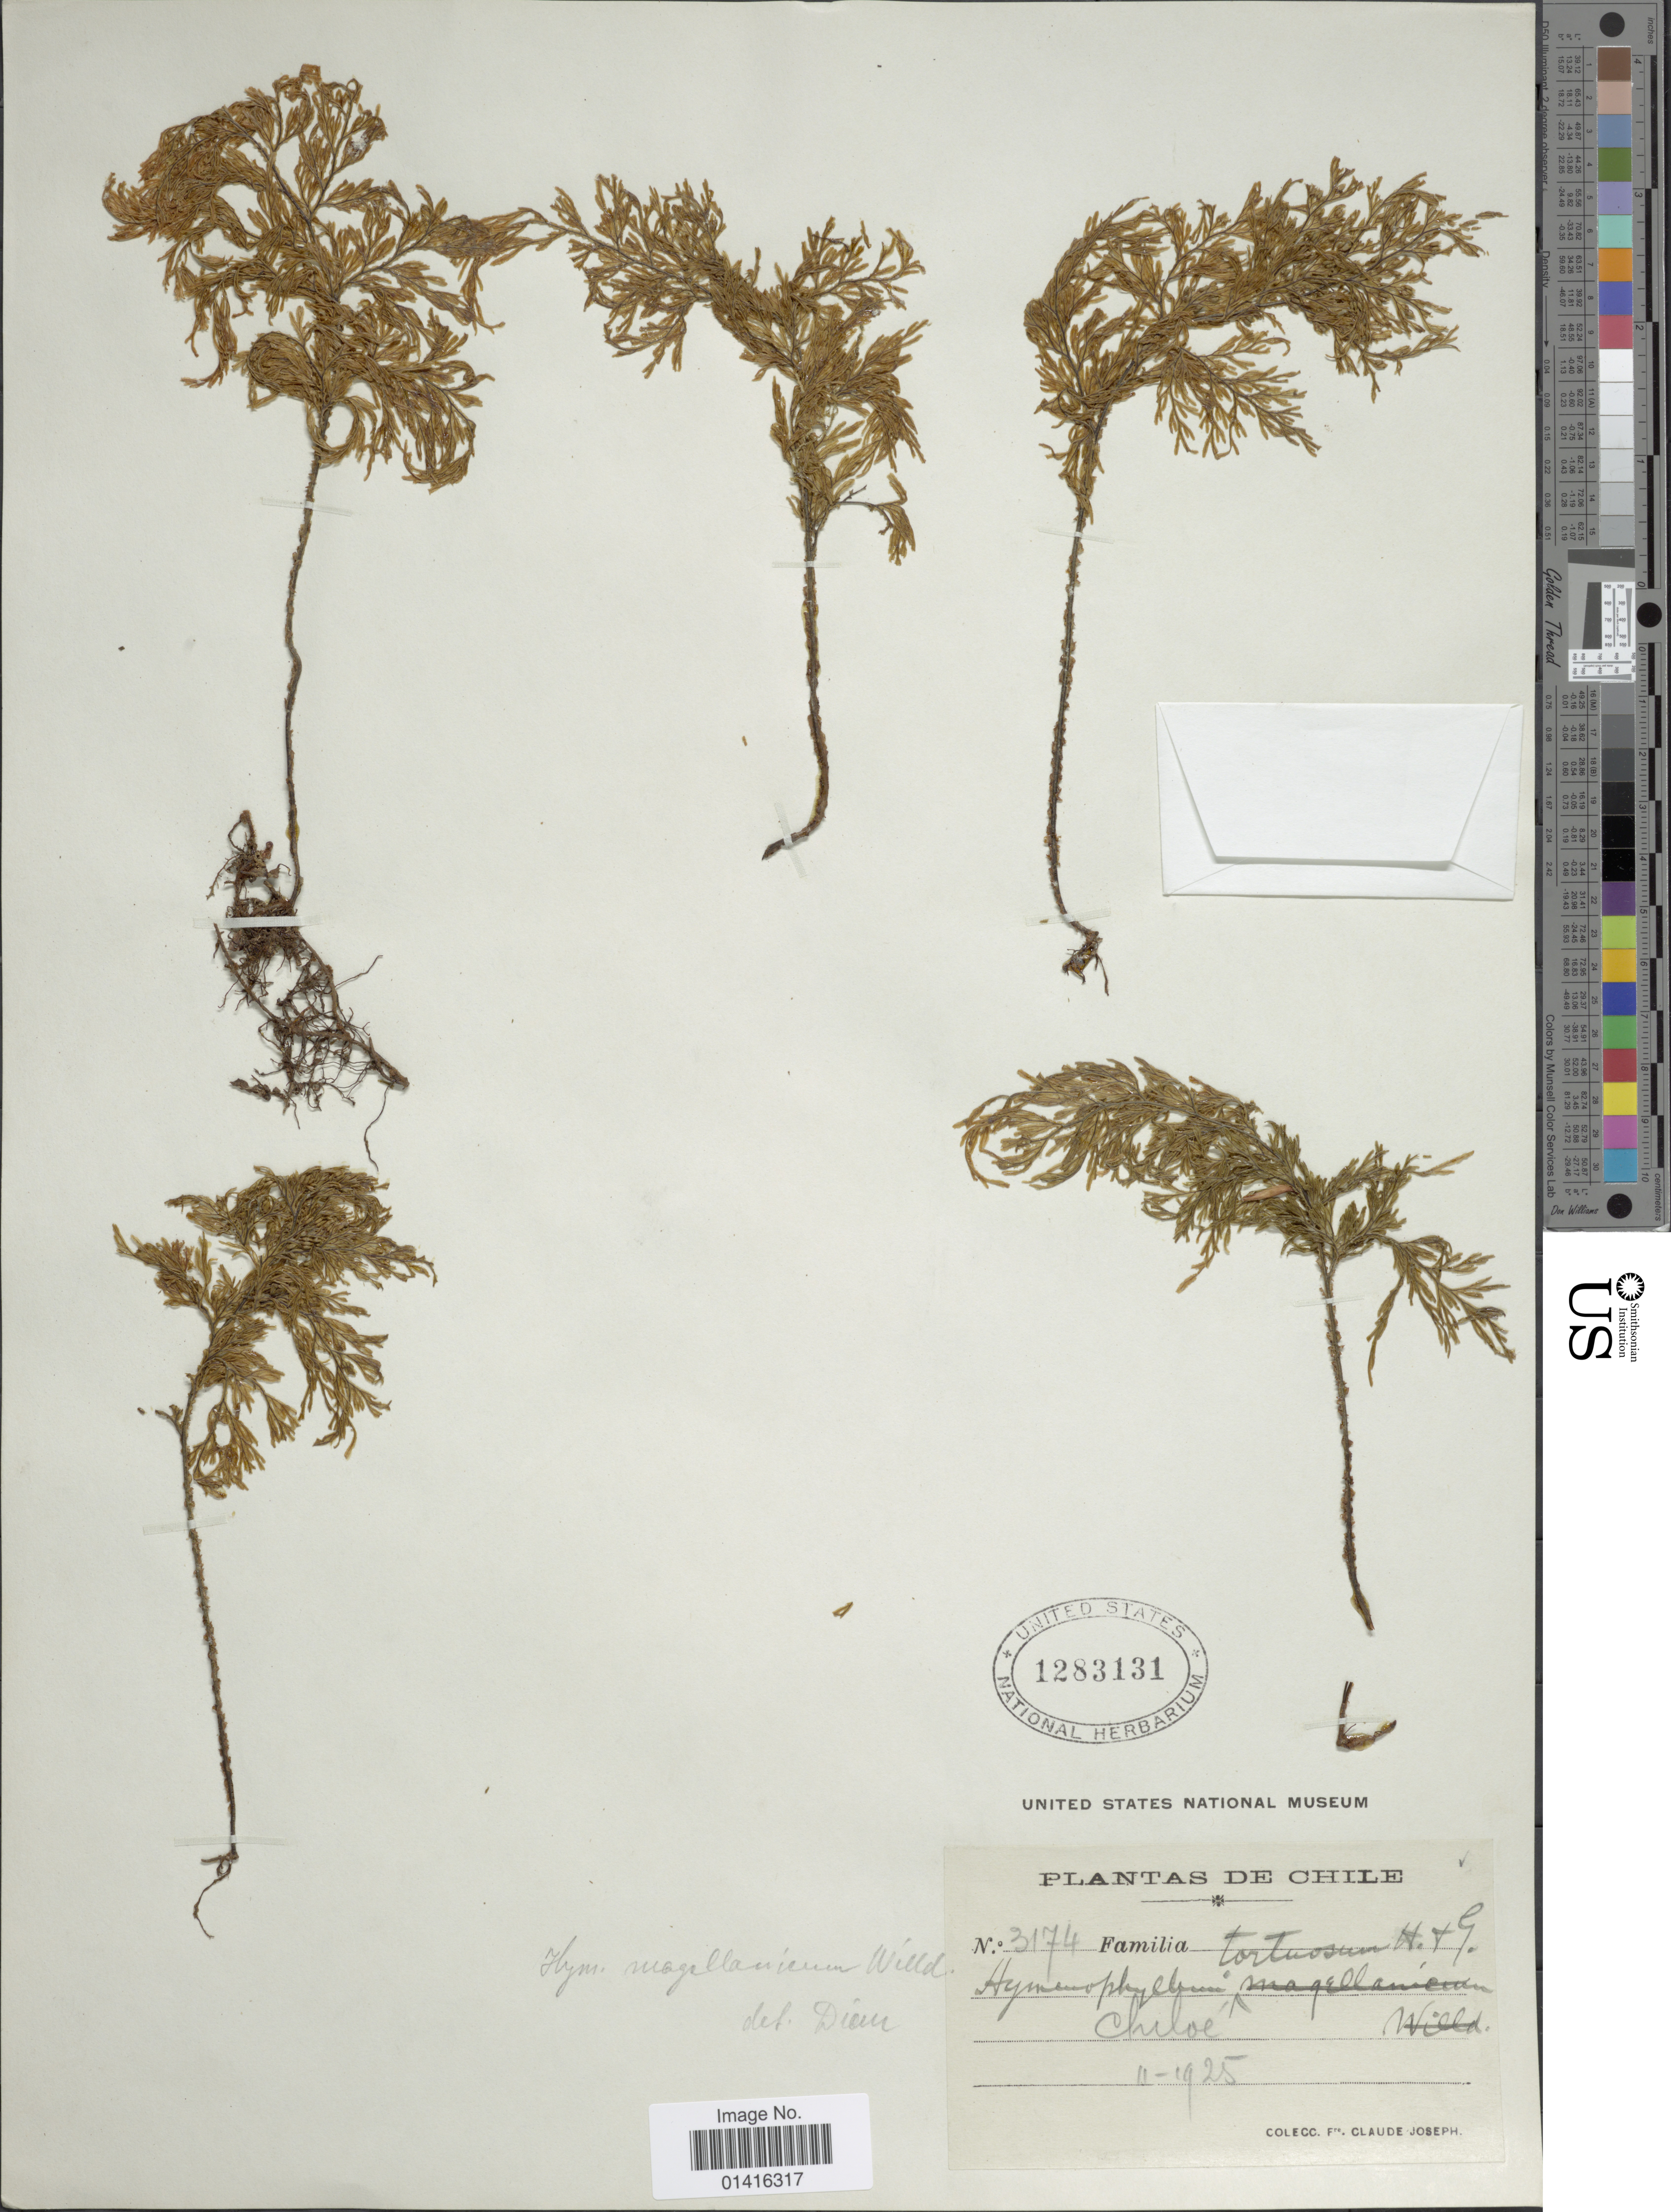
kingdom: Plantae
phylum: Tracheophyta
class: Polypodiopsida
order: Hymenophyllales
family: Hymenophyllaceae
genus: Hymenophyllum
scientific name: Hymenophyllum magellanicum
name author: Willd. ex Kunze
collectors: Frere Claude Joseph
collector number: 3174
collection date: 1925-11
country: Chile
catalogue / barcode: US 1283131